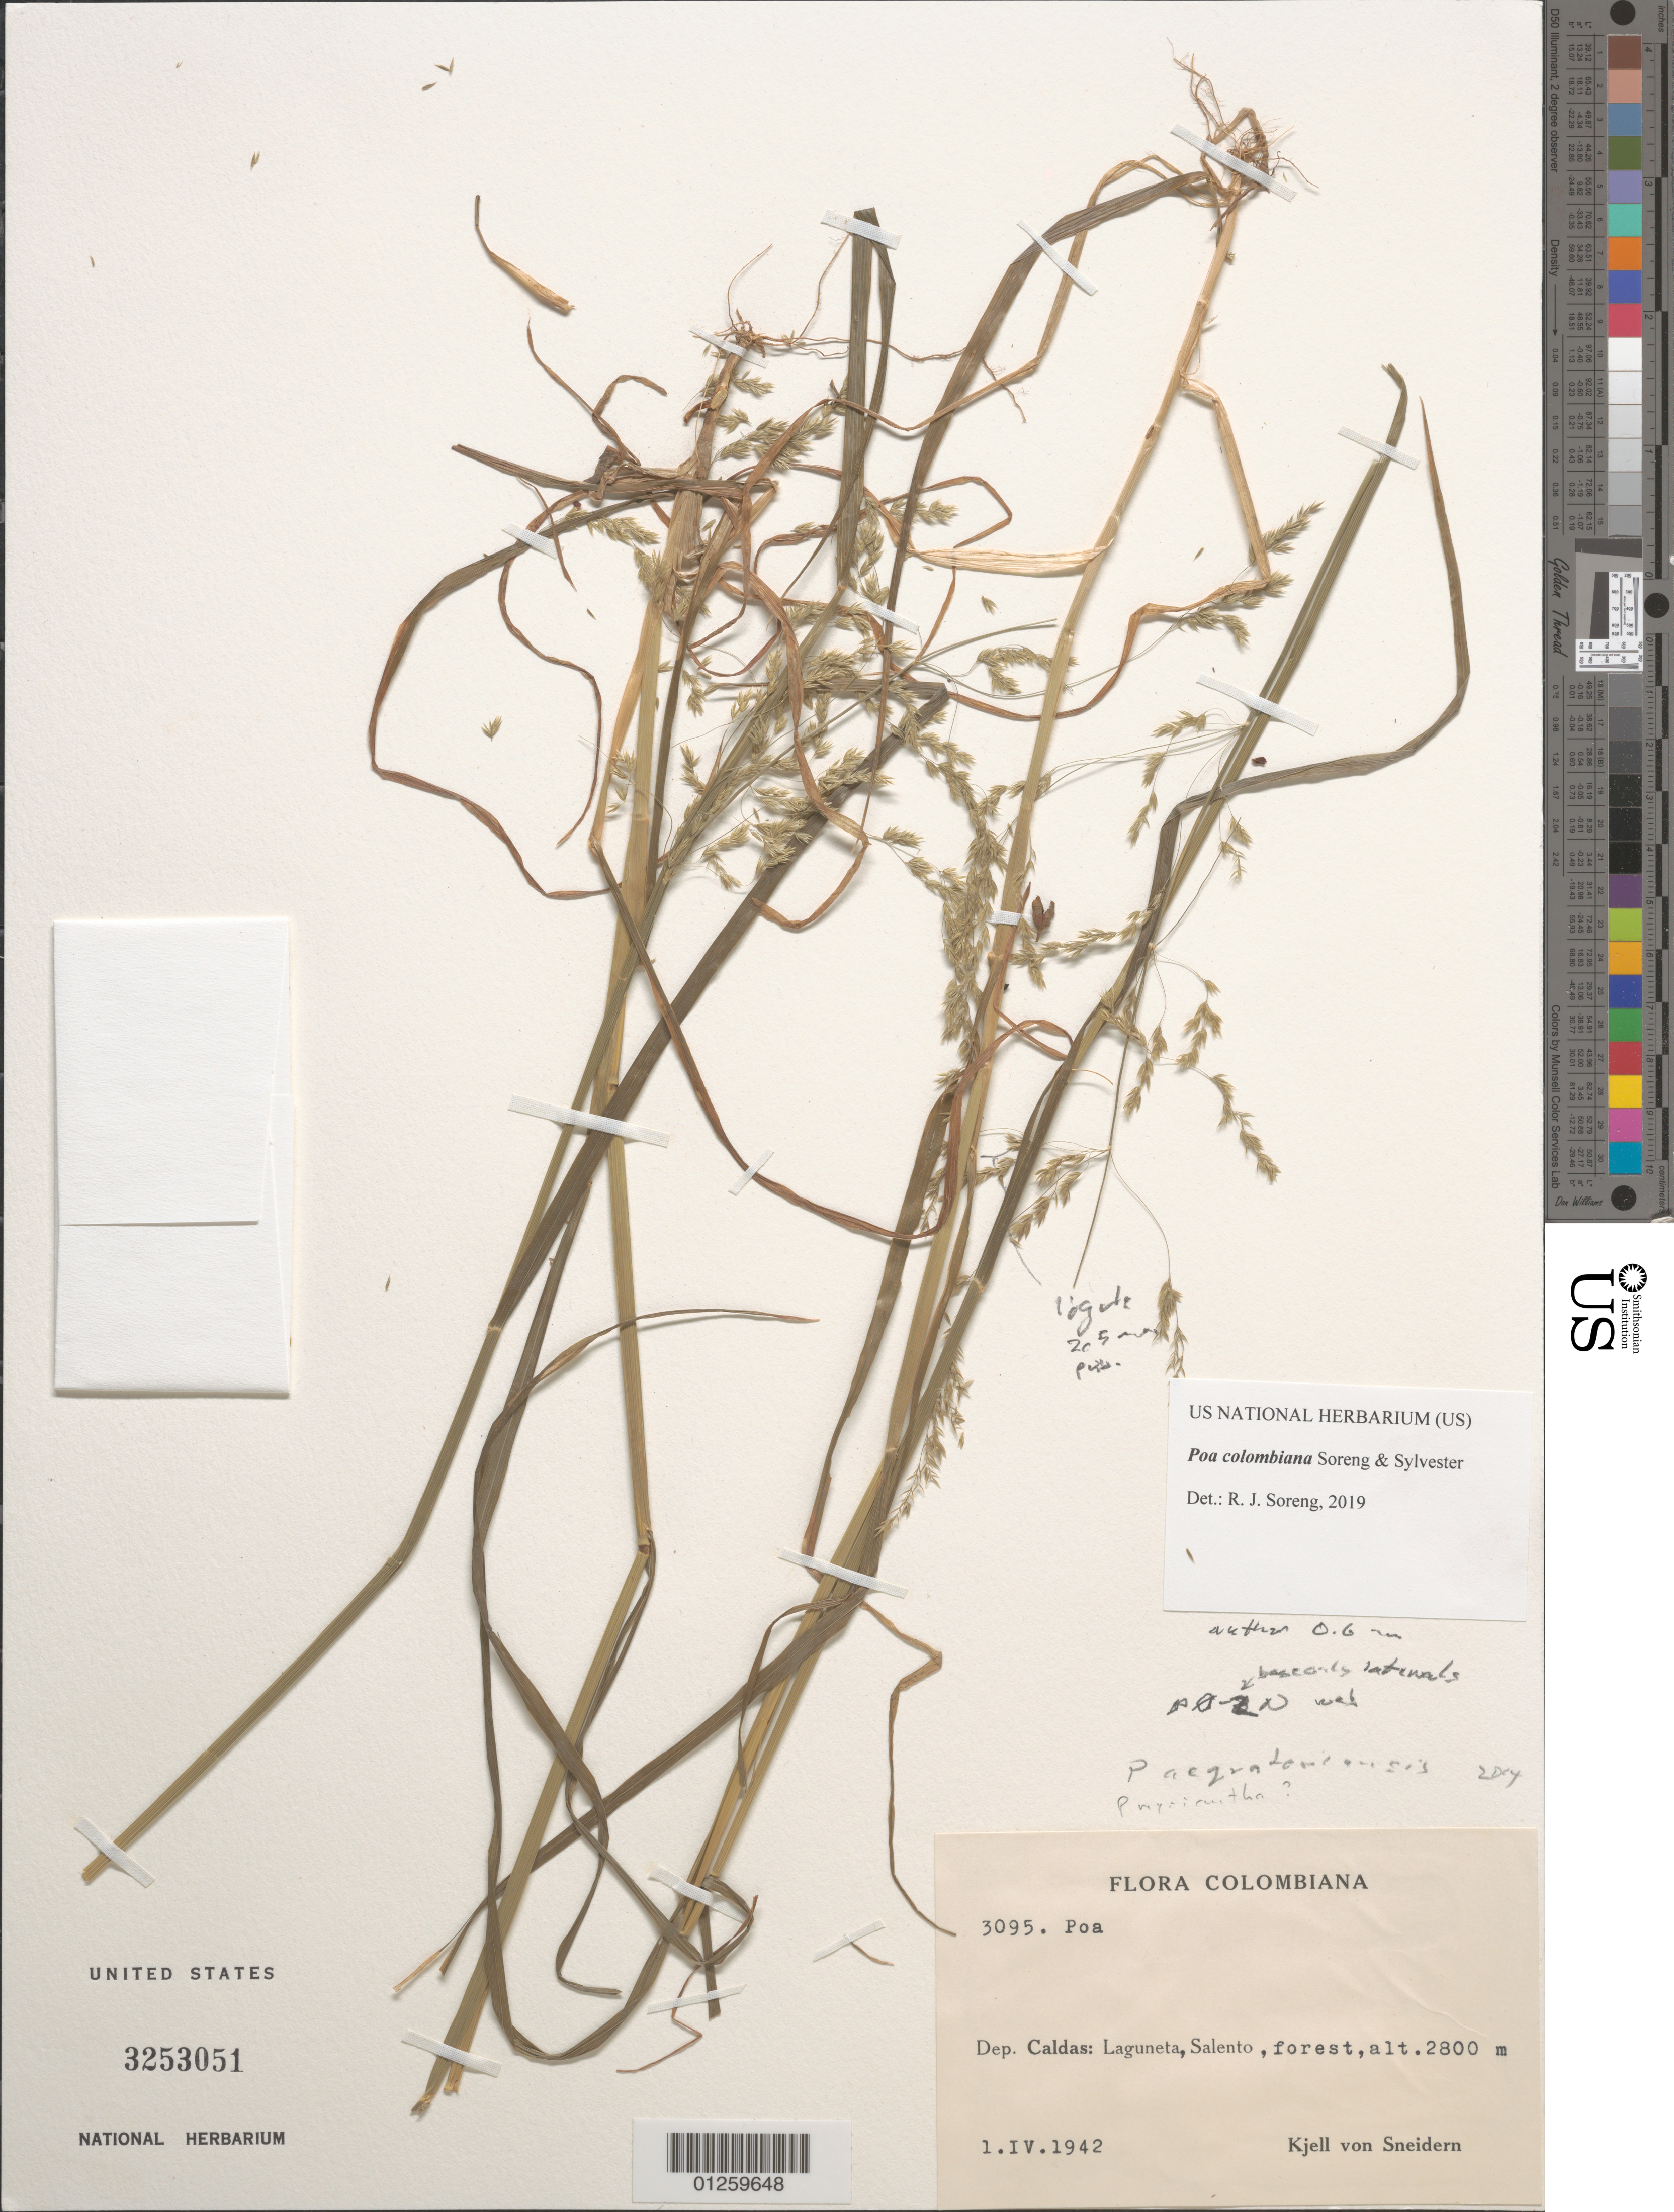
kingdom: Plantae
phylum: Tracheophyta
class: Liliopsida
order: Poales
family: Poaceae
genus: Poa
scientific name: Poa aequatoriensis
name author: Hack.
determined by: Soreng, Robert J., Research Associate (BOT), Smithsonian Institution - National Museum of Natural History (UNITED STATES)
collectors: K. von Sneidern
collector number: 3095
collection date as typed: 1.IV.1942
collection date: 1942-04-01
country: Colombia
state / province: Caldas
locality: Laguneta, Salento, forest.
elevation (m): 2800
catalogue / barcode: US 3253051